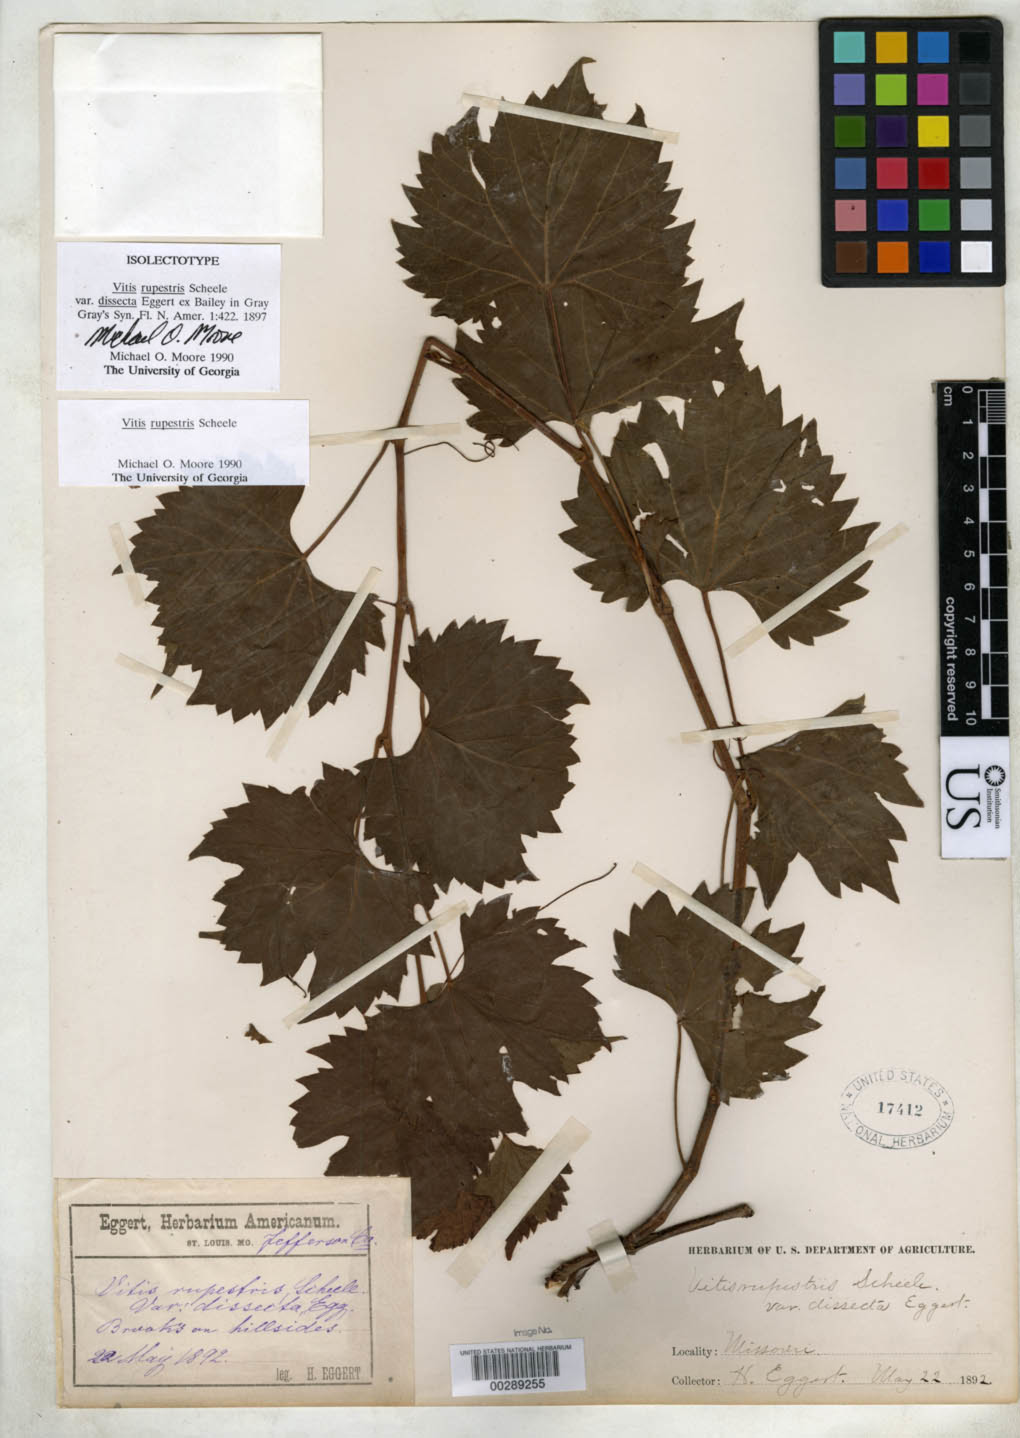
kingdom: Plantae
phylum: Tracheophyta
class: Magnoliopsida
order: Vitales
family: Vitaceae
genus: Vitis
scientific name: Vitis rupestris var. dissecta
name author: Eggert ex L.H. Bailey in A. Gray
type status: Isolectotype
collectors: H. Eggert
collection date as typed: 22 May 1892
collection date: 1892-05-22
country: United States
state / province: Missouri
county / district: Saint Louis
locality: St. Louis.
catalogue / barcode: US 17412